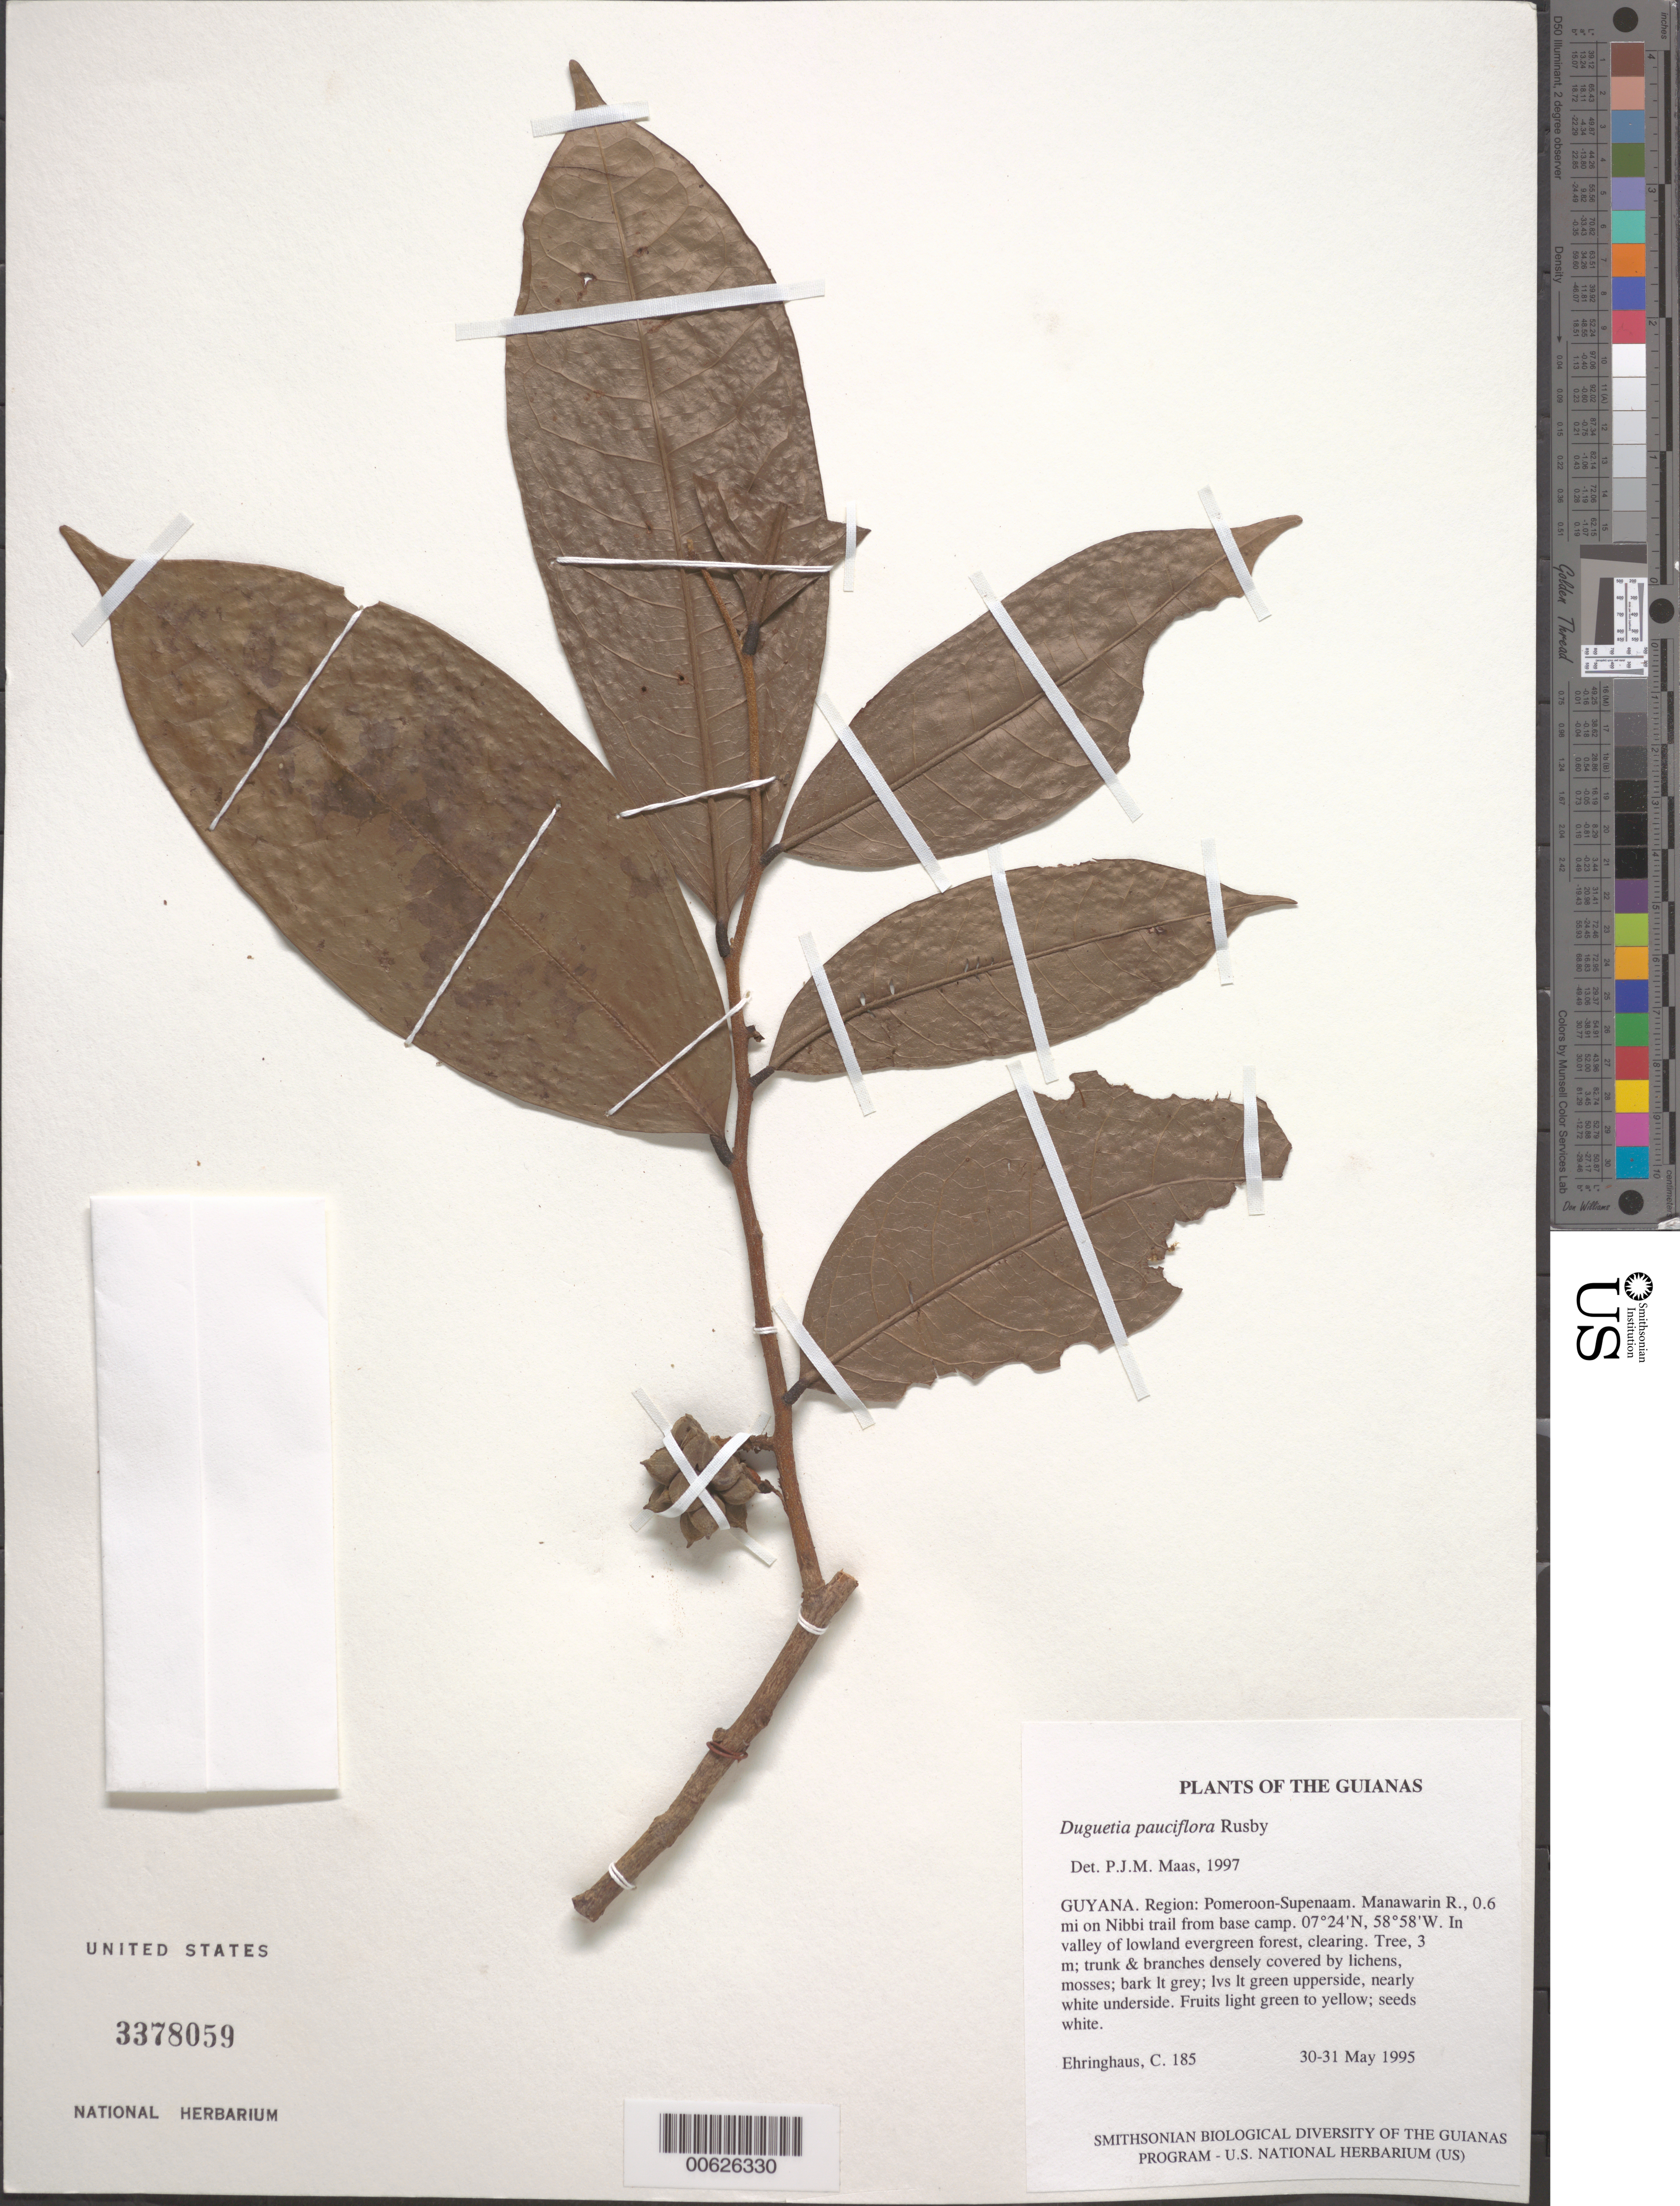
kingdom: Plantae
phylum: Tracheophyta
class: Magnoliopsida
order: Magnoliales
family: Annonaceae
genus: Duguetia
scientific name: Duguetia pauciflora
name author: Rusby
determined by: Maas, Paul J. M.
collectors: C. Ehringhaus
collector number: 185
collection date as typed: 30-31 May 1995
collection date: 1995-05-30/1995-05-31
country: Guyana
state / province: Pomeroon-Supenaam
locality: Manawarin R., 0.6 mi on Nibbi trail from base camp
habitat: In valley of lowland evergreen forest, clearing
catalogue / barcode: US 3378059